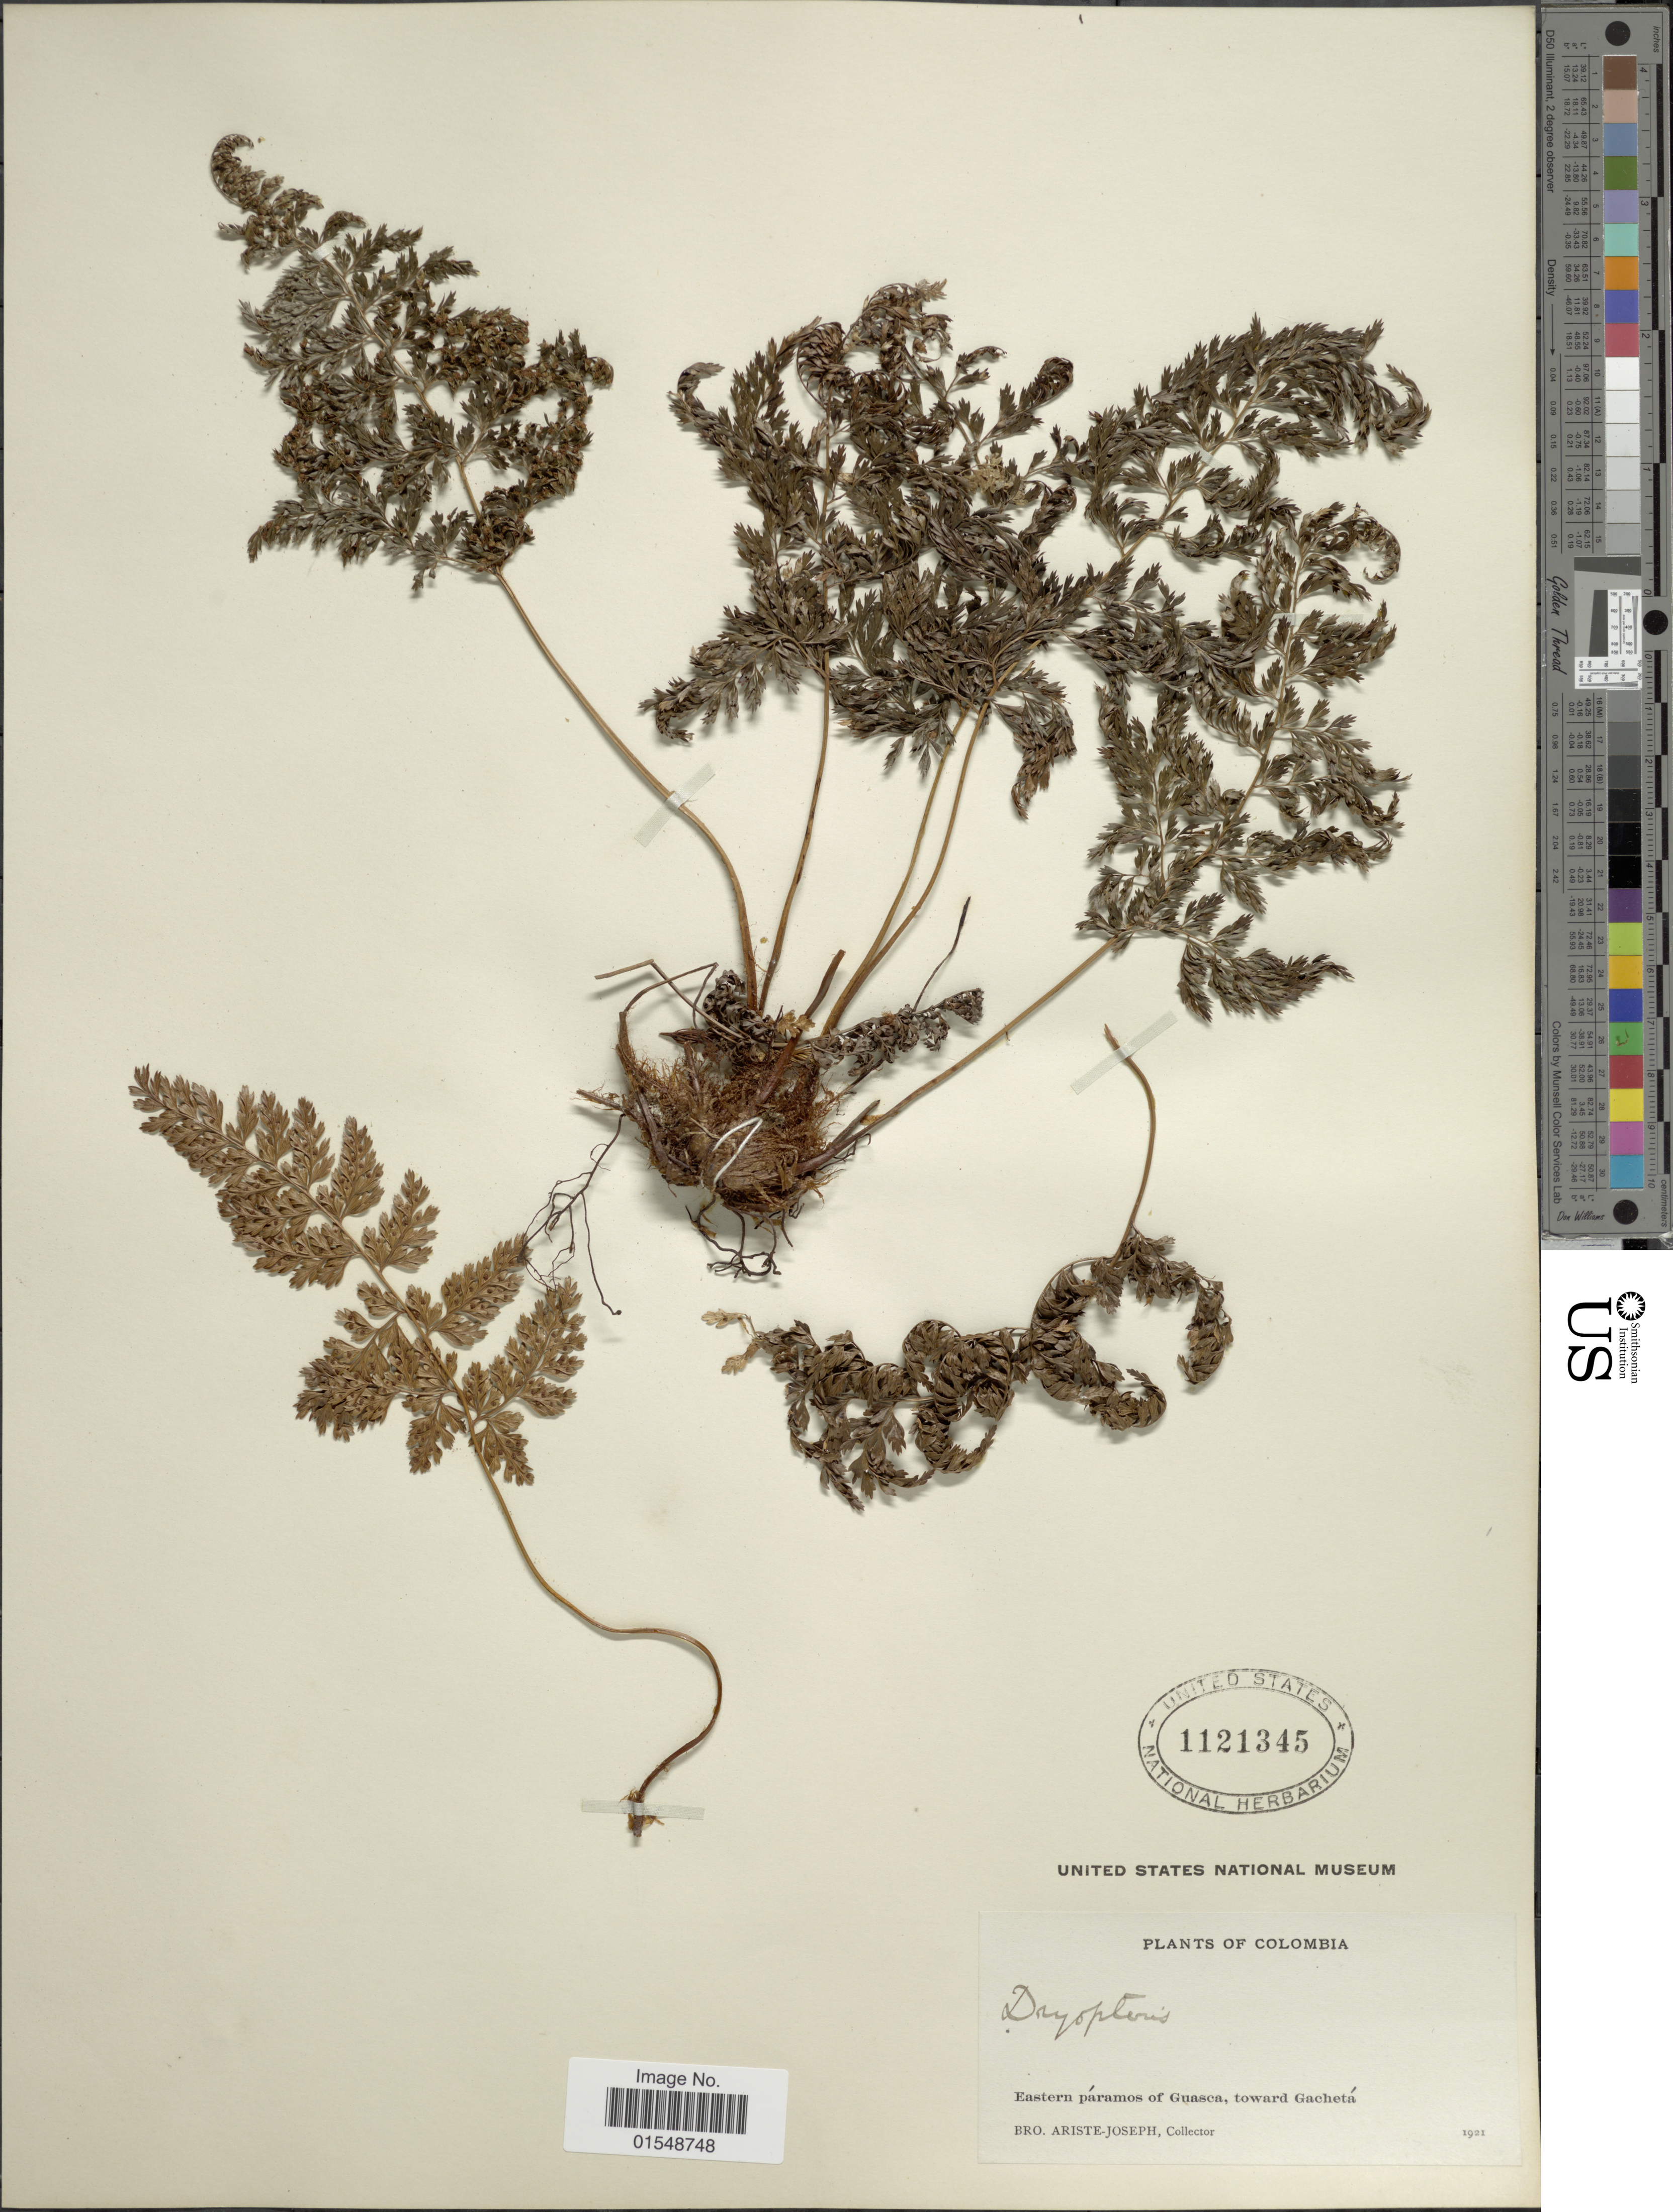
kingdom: Plantae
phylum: Tracheophyta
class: Polypodiopsida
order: Polypodiales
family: Dryopteridaceae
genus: Arachniodes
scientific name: Arachniodes denticulata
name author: (Sw.) Ching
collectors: Bro. Ariste-Joseph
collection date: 1921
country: Colombia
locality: Eastern páramos of Guasca, toward Gachetá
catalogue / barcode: US 1121345